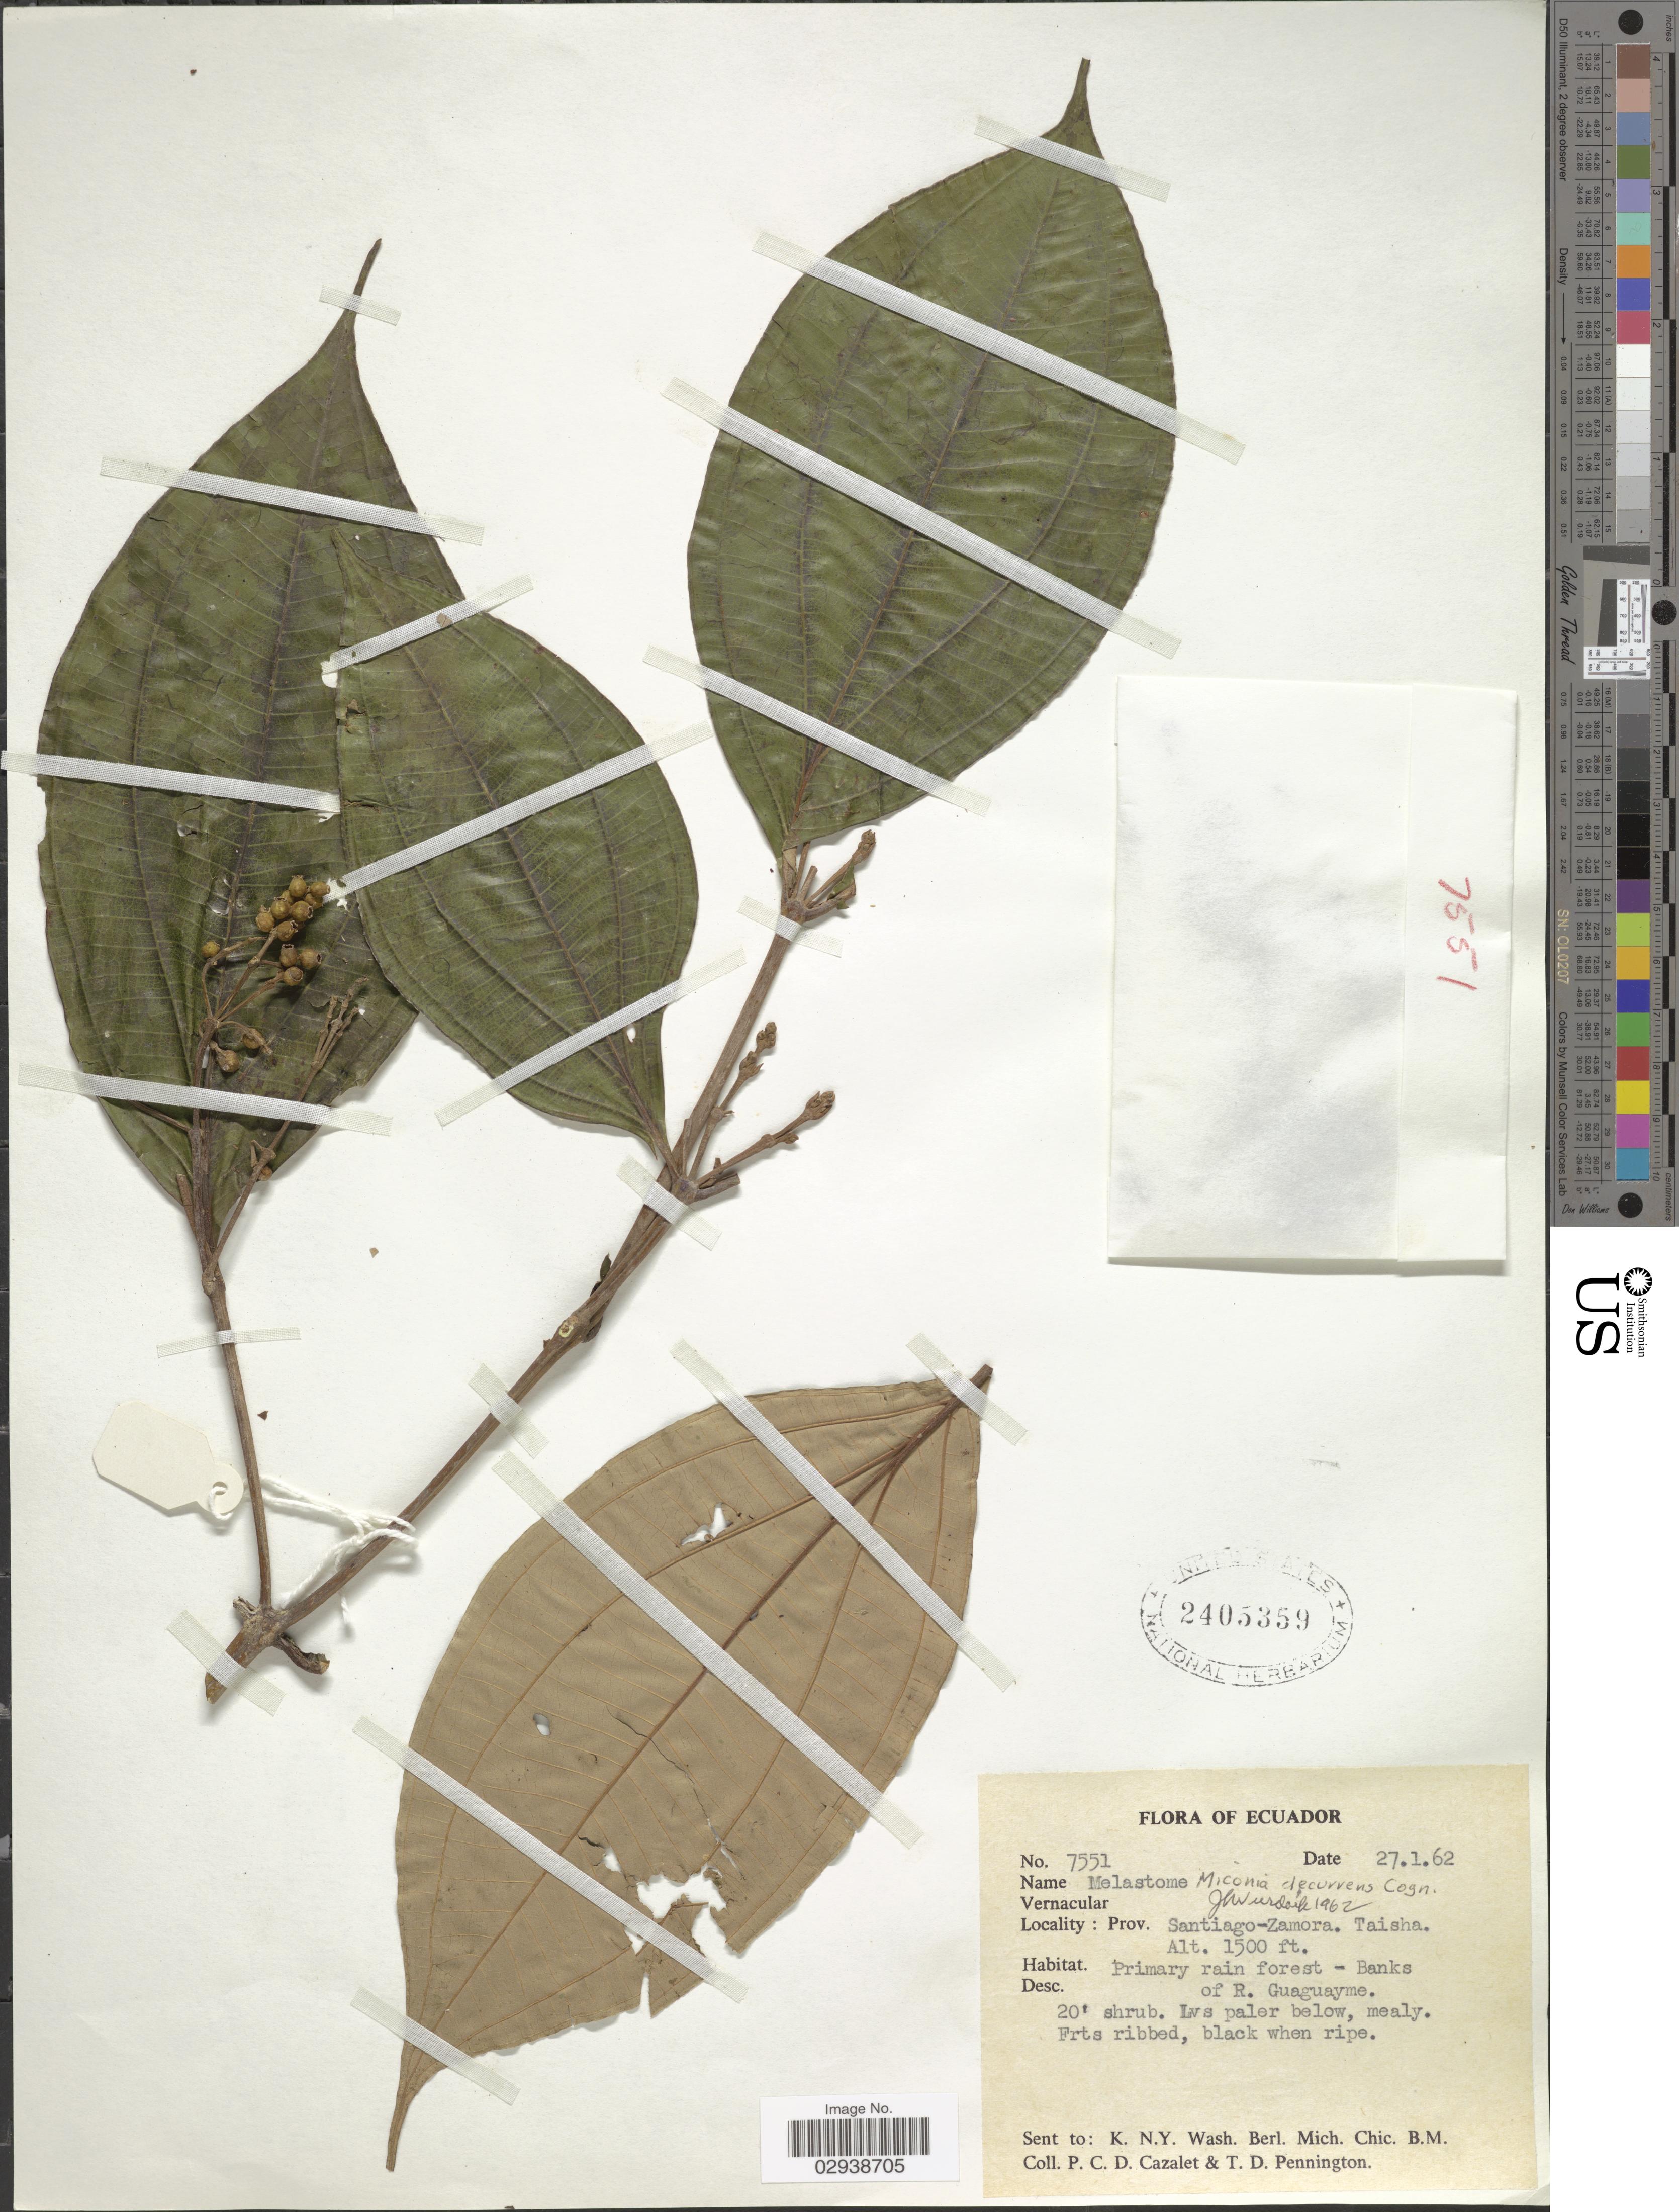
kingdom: Plantae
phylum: Tracheophyta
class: Magnoliopsida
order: Myrtales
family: Melastomataceae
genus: Miconia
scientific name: Miconia decurrens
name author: Cogn.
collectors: P. C. D. Cazalet & T. D. Pennington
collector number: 7551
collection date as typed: Transcribed d/m/y: 27/1/62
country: Ecuador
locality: Prov. Santiago-Zamora, Taisha, banks of R. Guaguayme.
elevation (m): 457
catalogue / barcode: US 2405359